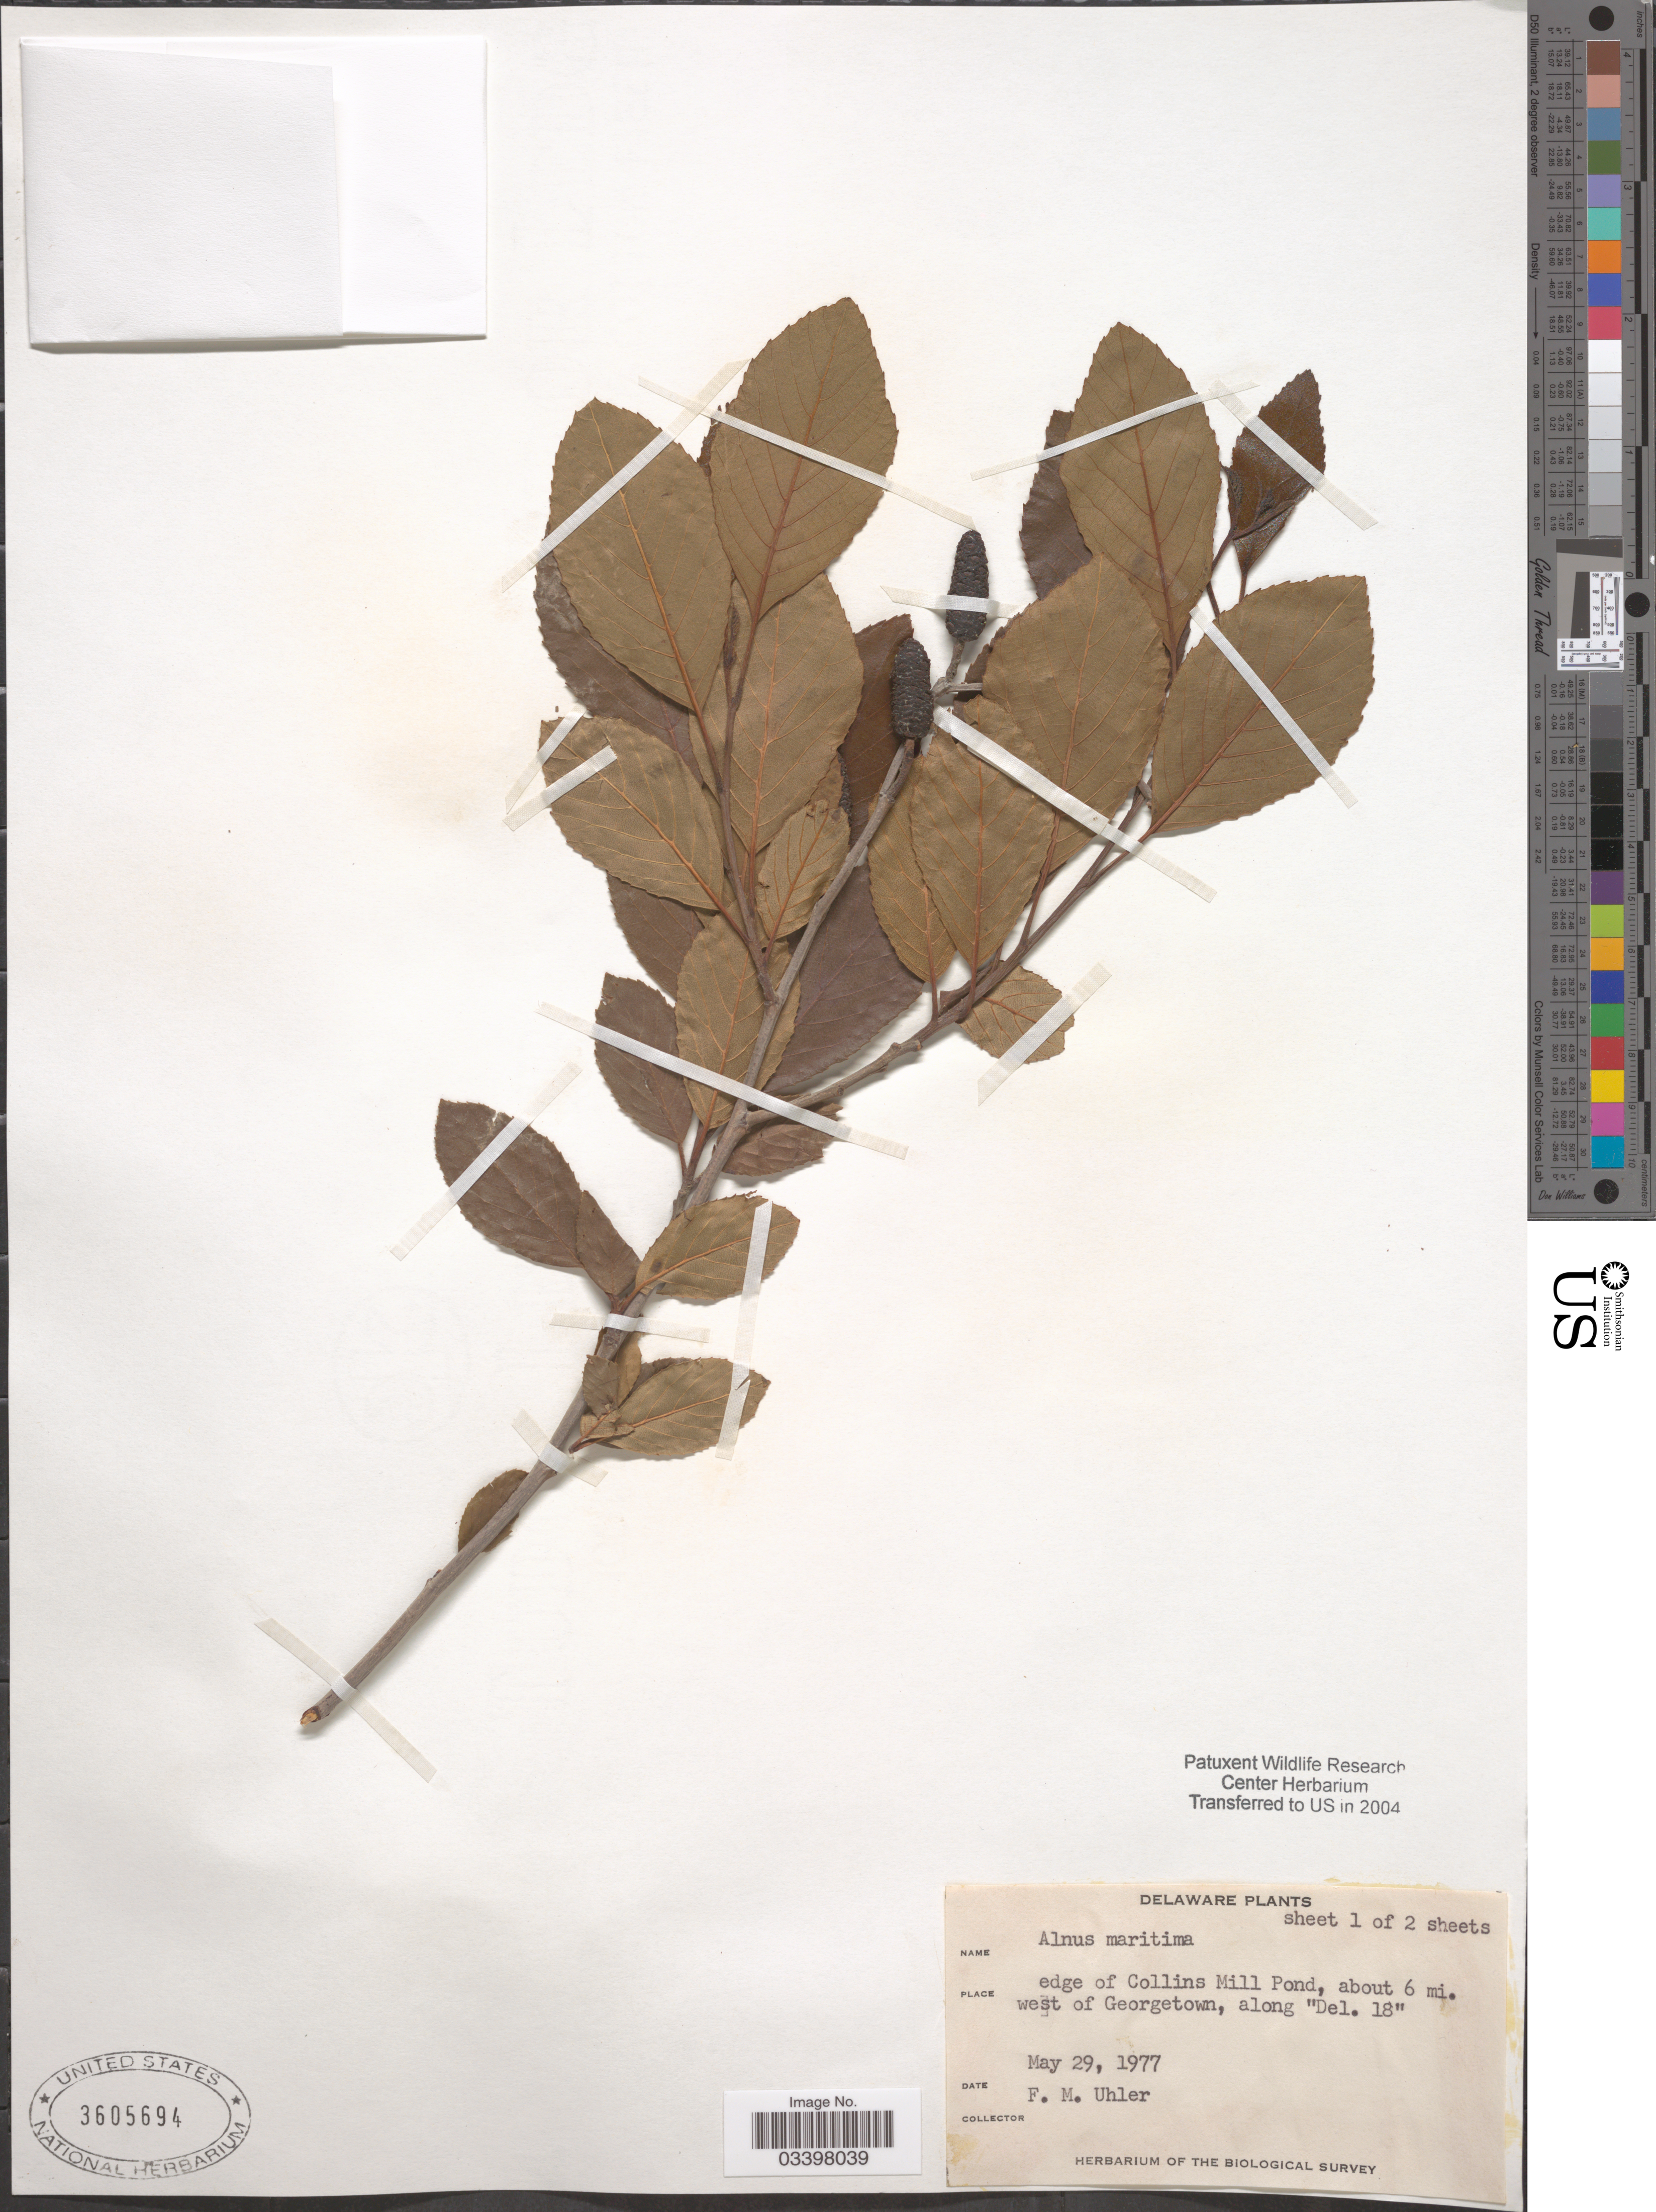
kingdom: Plantae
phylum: Tracheophyta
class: Magnoliopsida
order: Fagales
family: Betulaceae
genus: Alnus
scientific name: Alnus maritima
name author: (Marshall) Muhl. ex Nutt.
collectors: F. M. Uhler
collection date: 1977-05-29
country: United States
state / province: Delaware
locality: Edge of Collins Mill Pond, about 6 mi. west of Georgetown, along "Del. 18".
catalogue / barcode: US 3605694